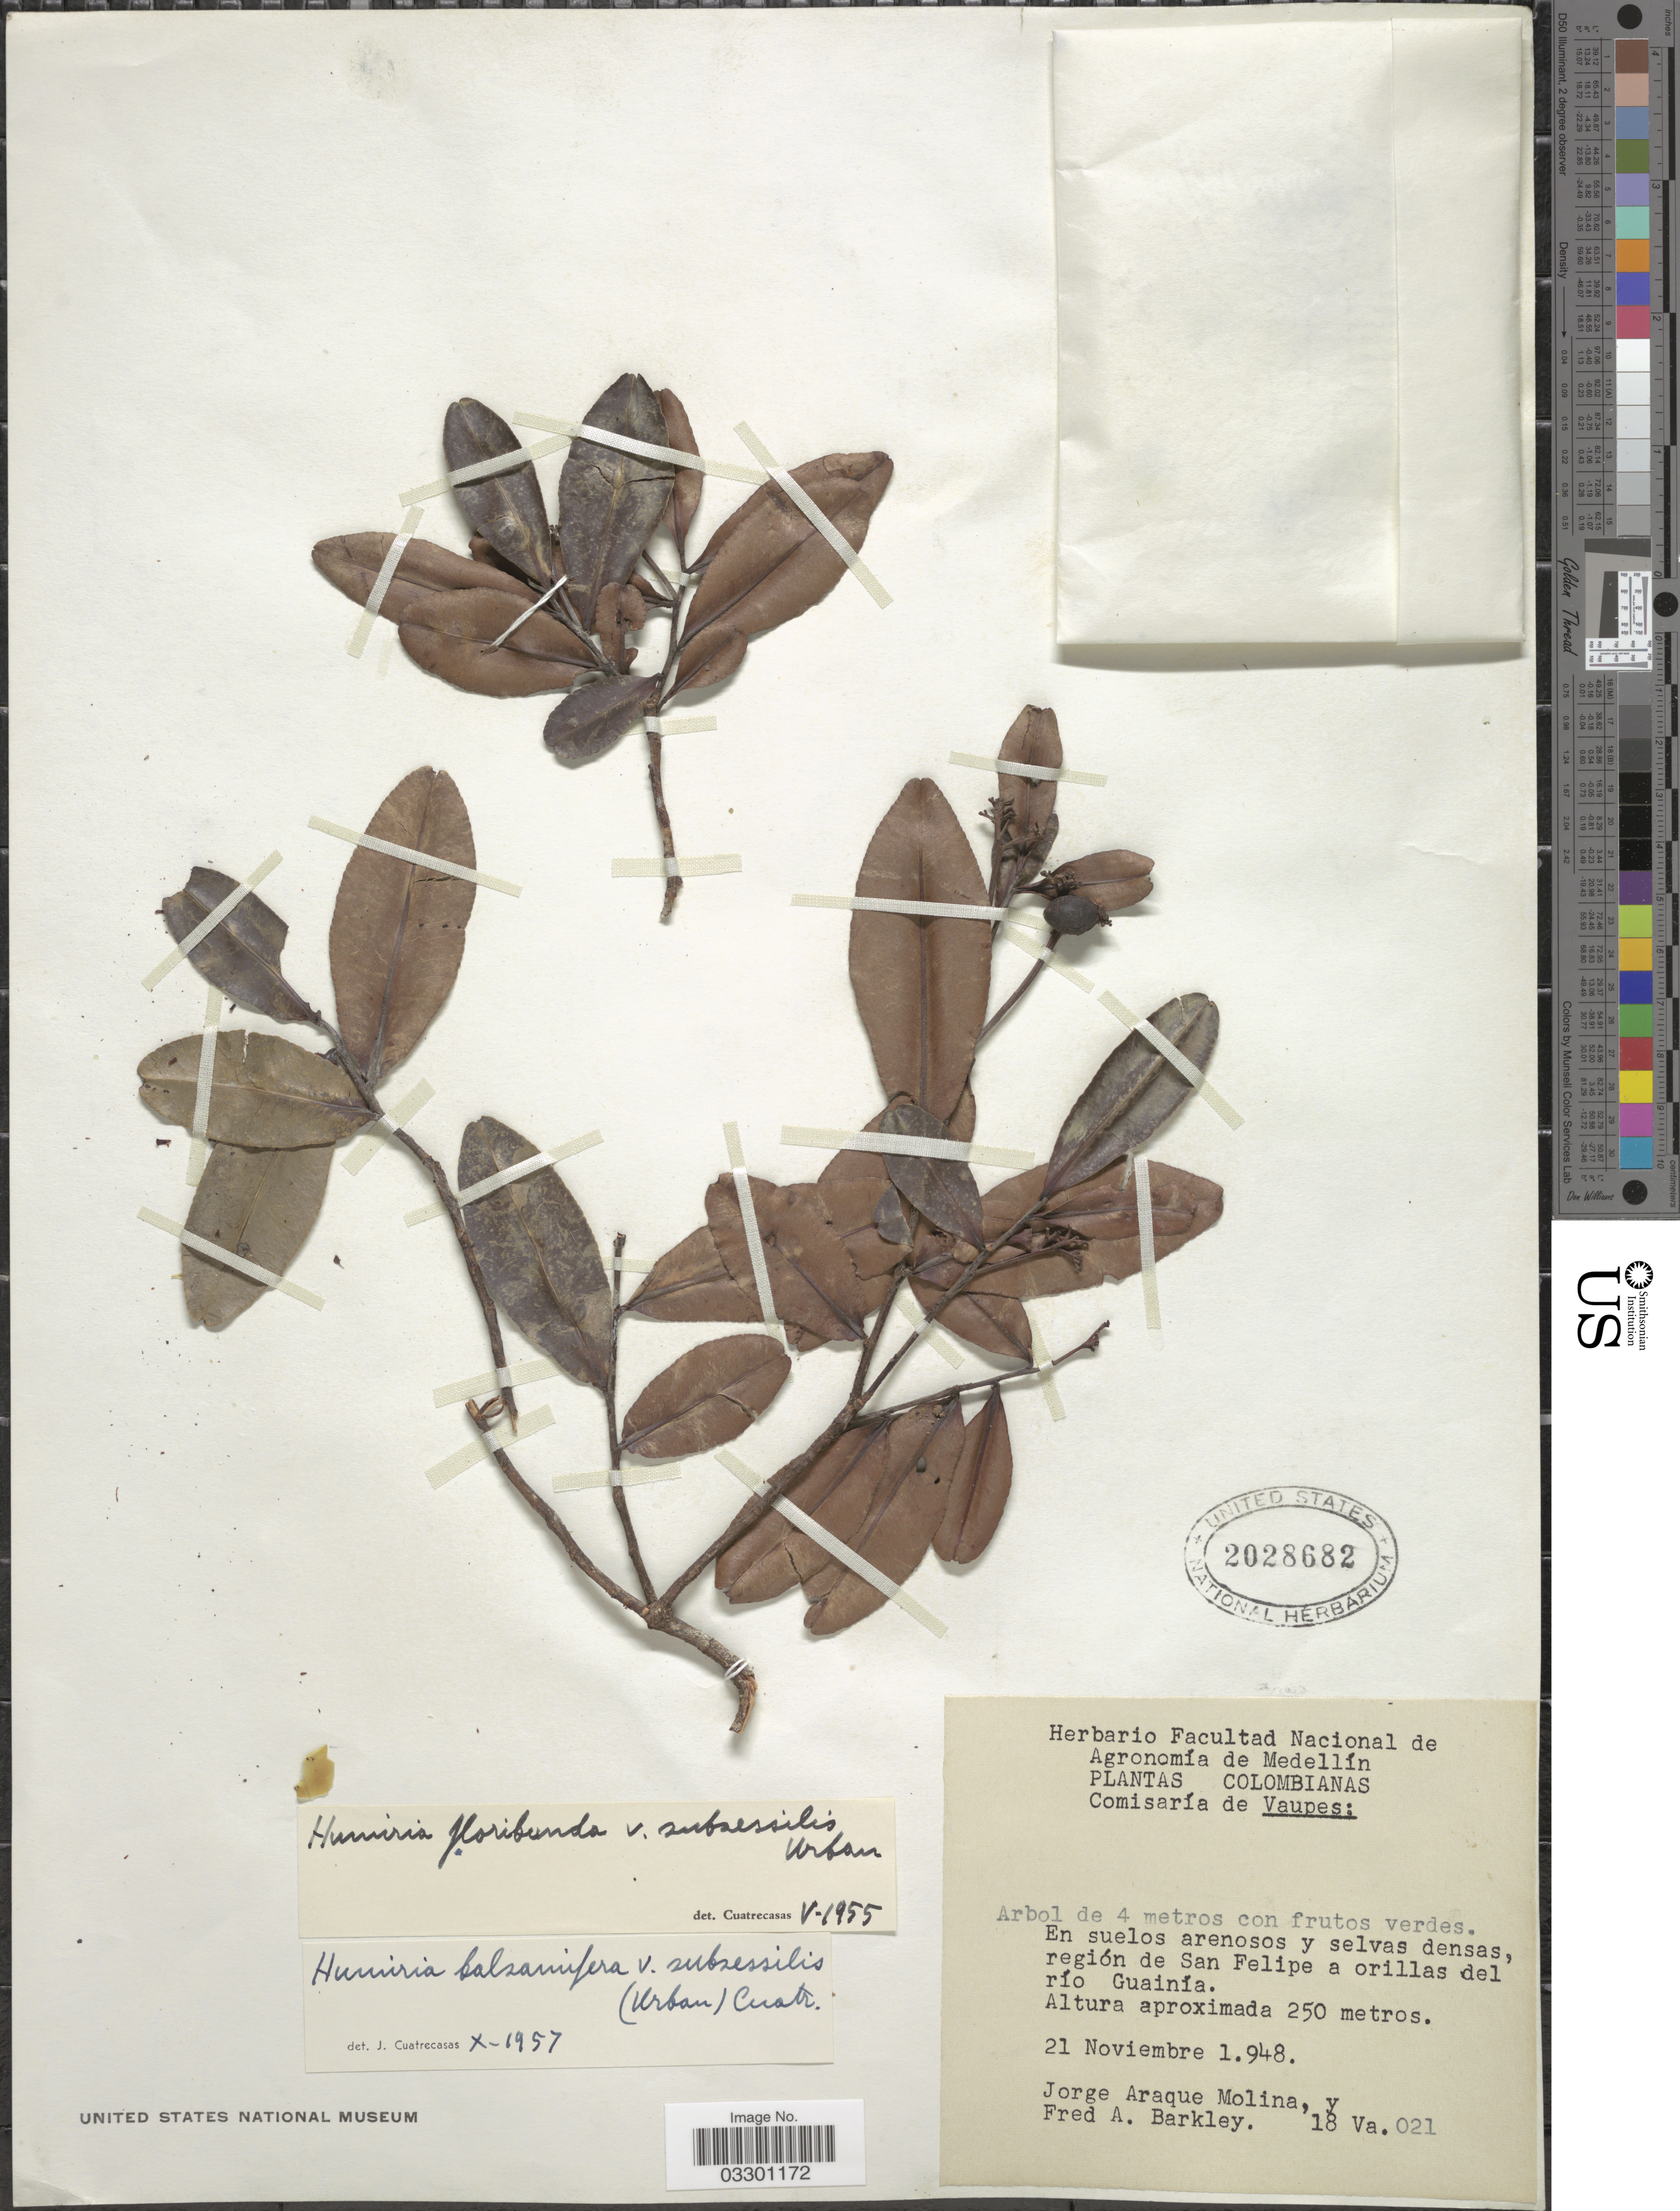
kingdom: Plantae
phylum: Tracheophyta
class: Magnoliopsida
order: Malpighiales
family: Humiriaceae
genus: Humiria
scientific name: Humiria balsamifera var. subsessilis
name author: (Urb.) Cuatrec.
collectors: J. Araque Molina & F. A. Barkley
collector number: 18Va.021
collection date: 1948-11-21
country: Colombia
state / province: Vaupés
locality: Comisaría de Vaupes. En suelos arenosos y selvas densas, región de San Felipe a orillas del río Guainía.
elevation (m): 250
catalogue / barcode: US 2028682